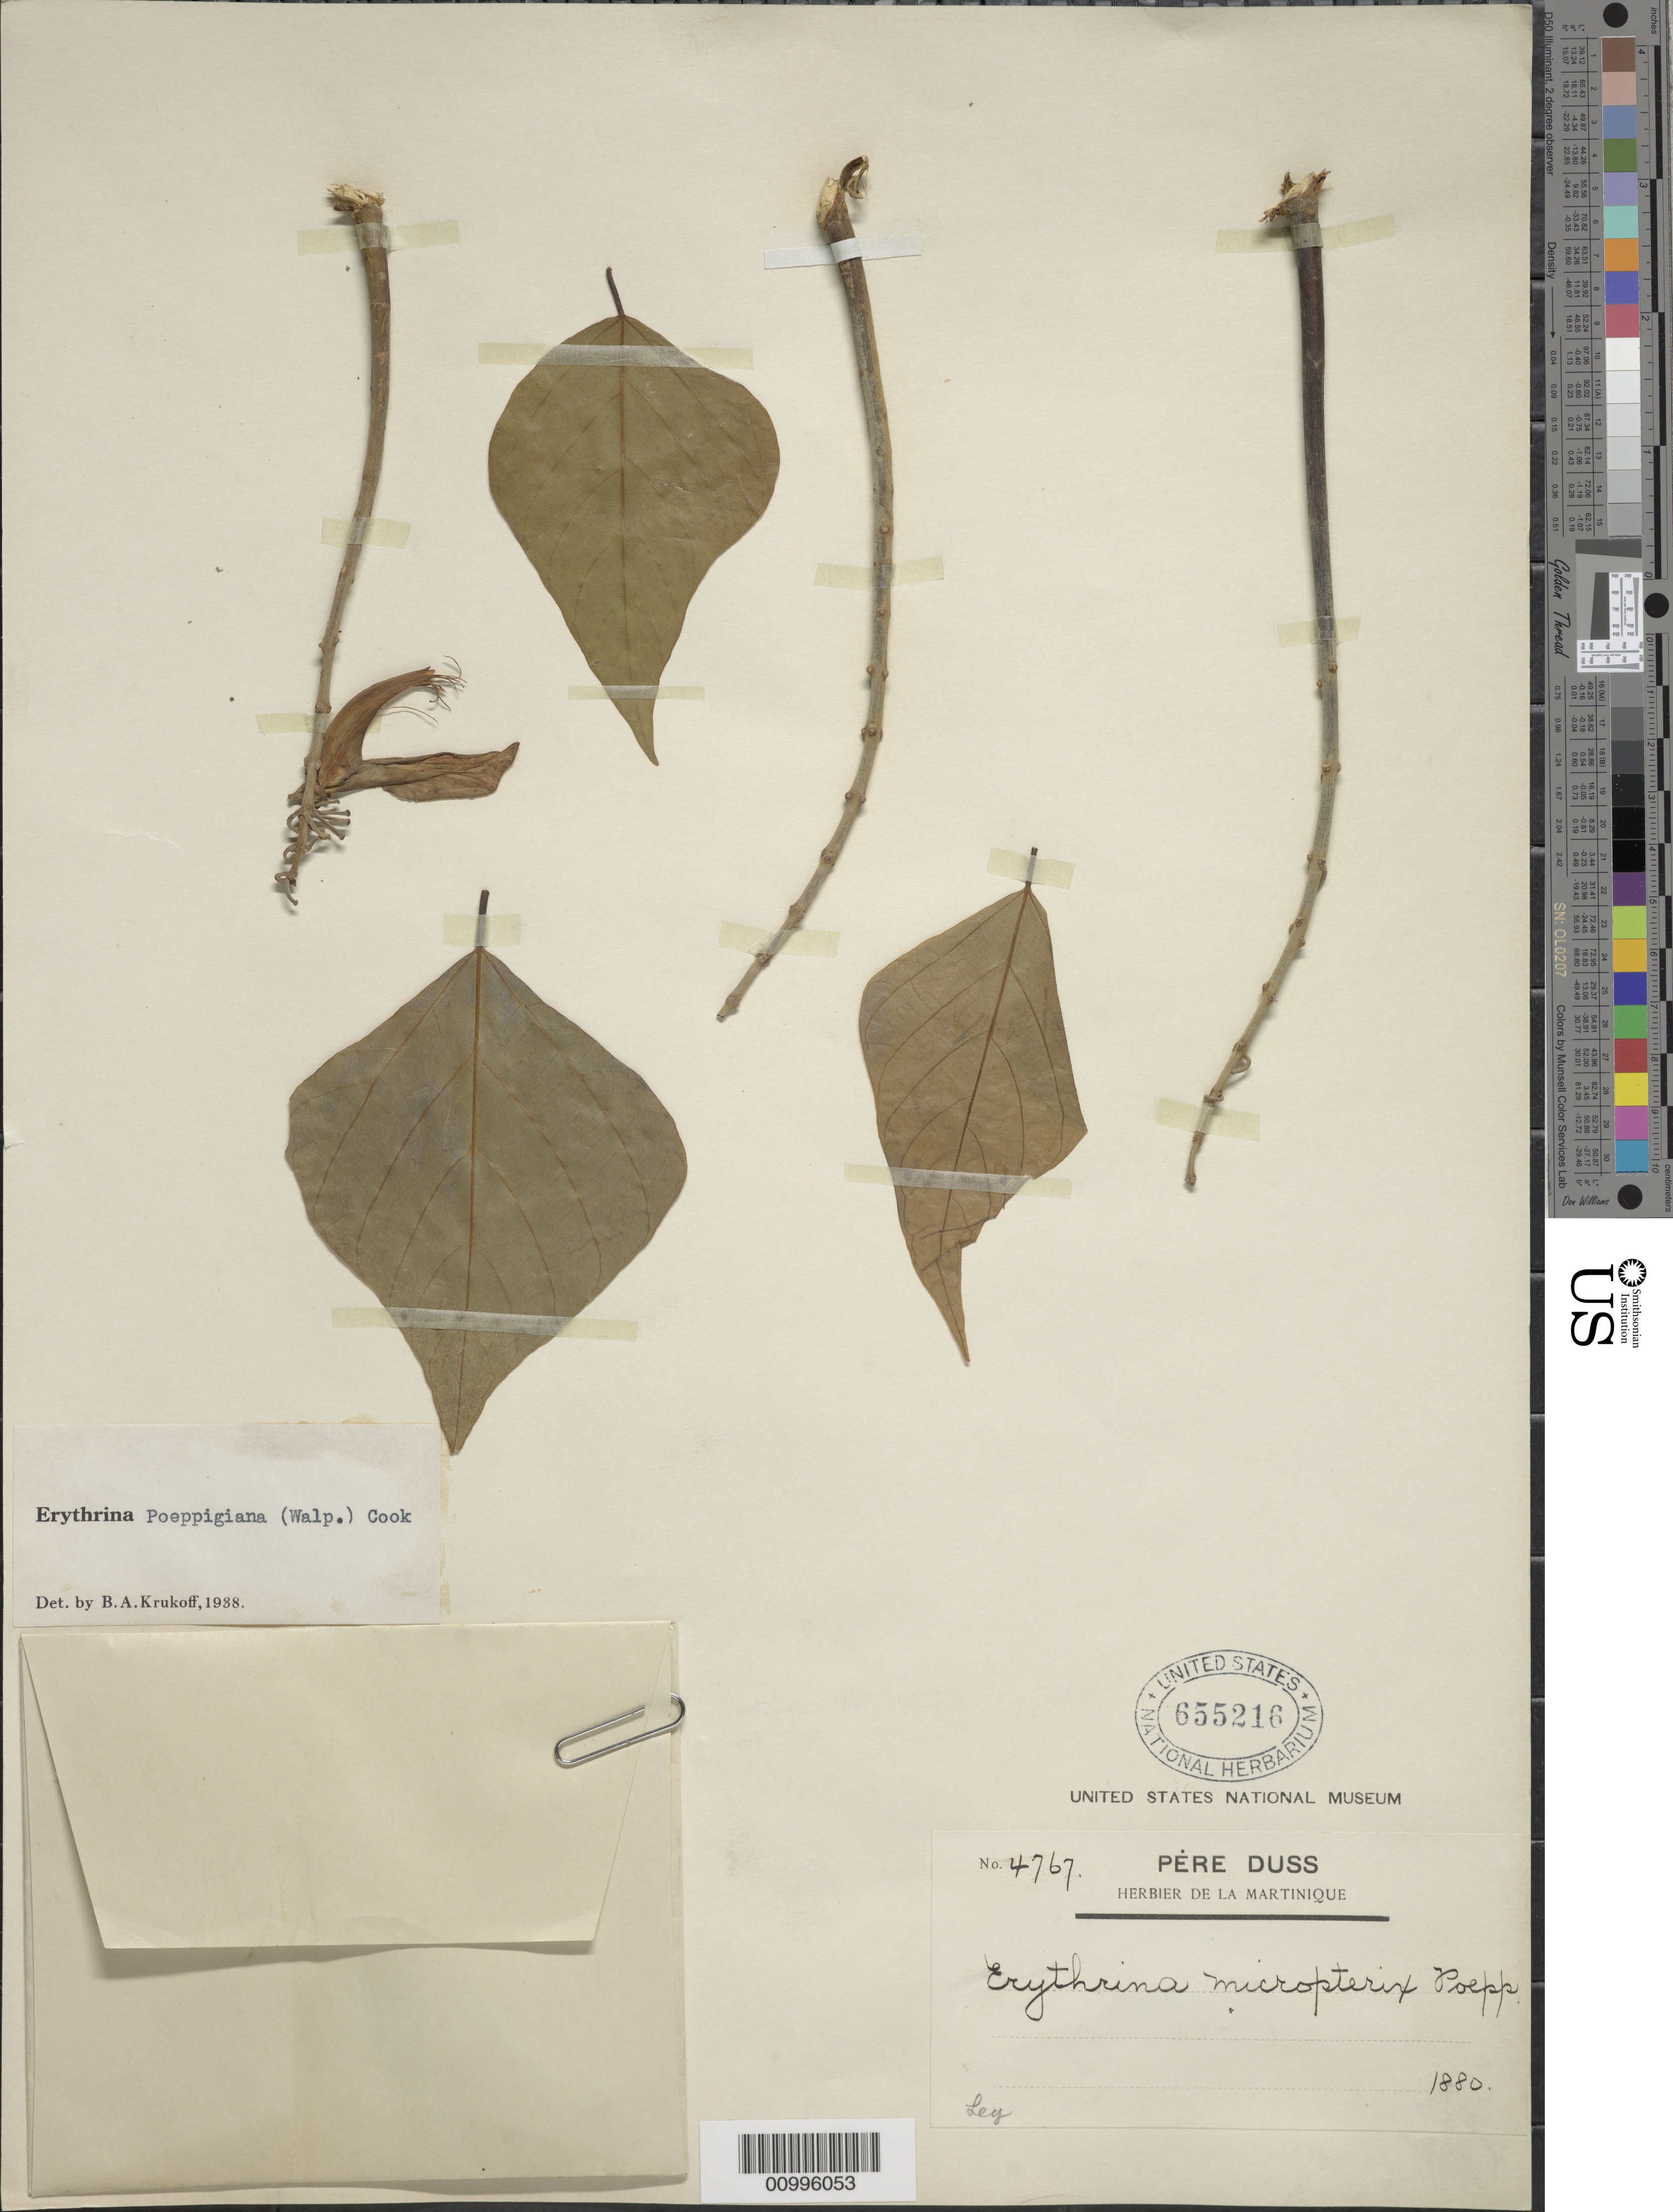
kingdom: Plantae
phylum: Tracheophyta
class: Magnoliopsida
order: Fabales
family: Fabaceae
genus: Erythrina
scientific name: Erythrina poeppigiana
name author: (Walp.) O.F. Cook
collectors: Père Duss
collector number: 4767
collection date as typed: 1880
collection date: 1880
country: Martinique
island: Martinique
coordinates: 0 N, 0 E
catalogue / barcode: US 655216